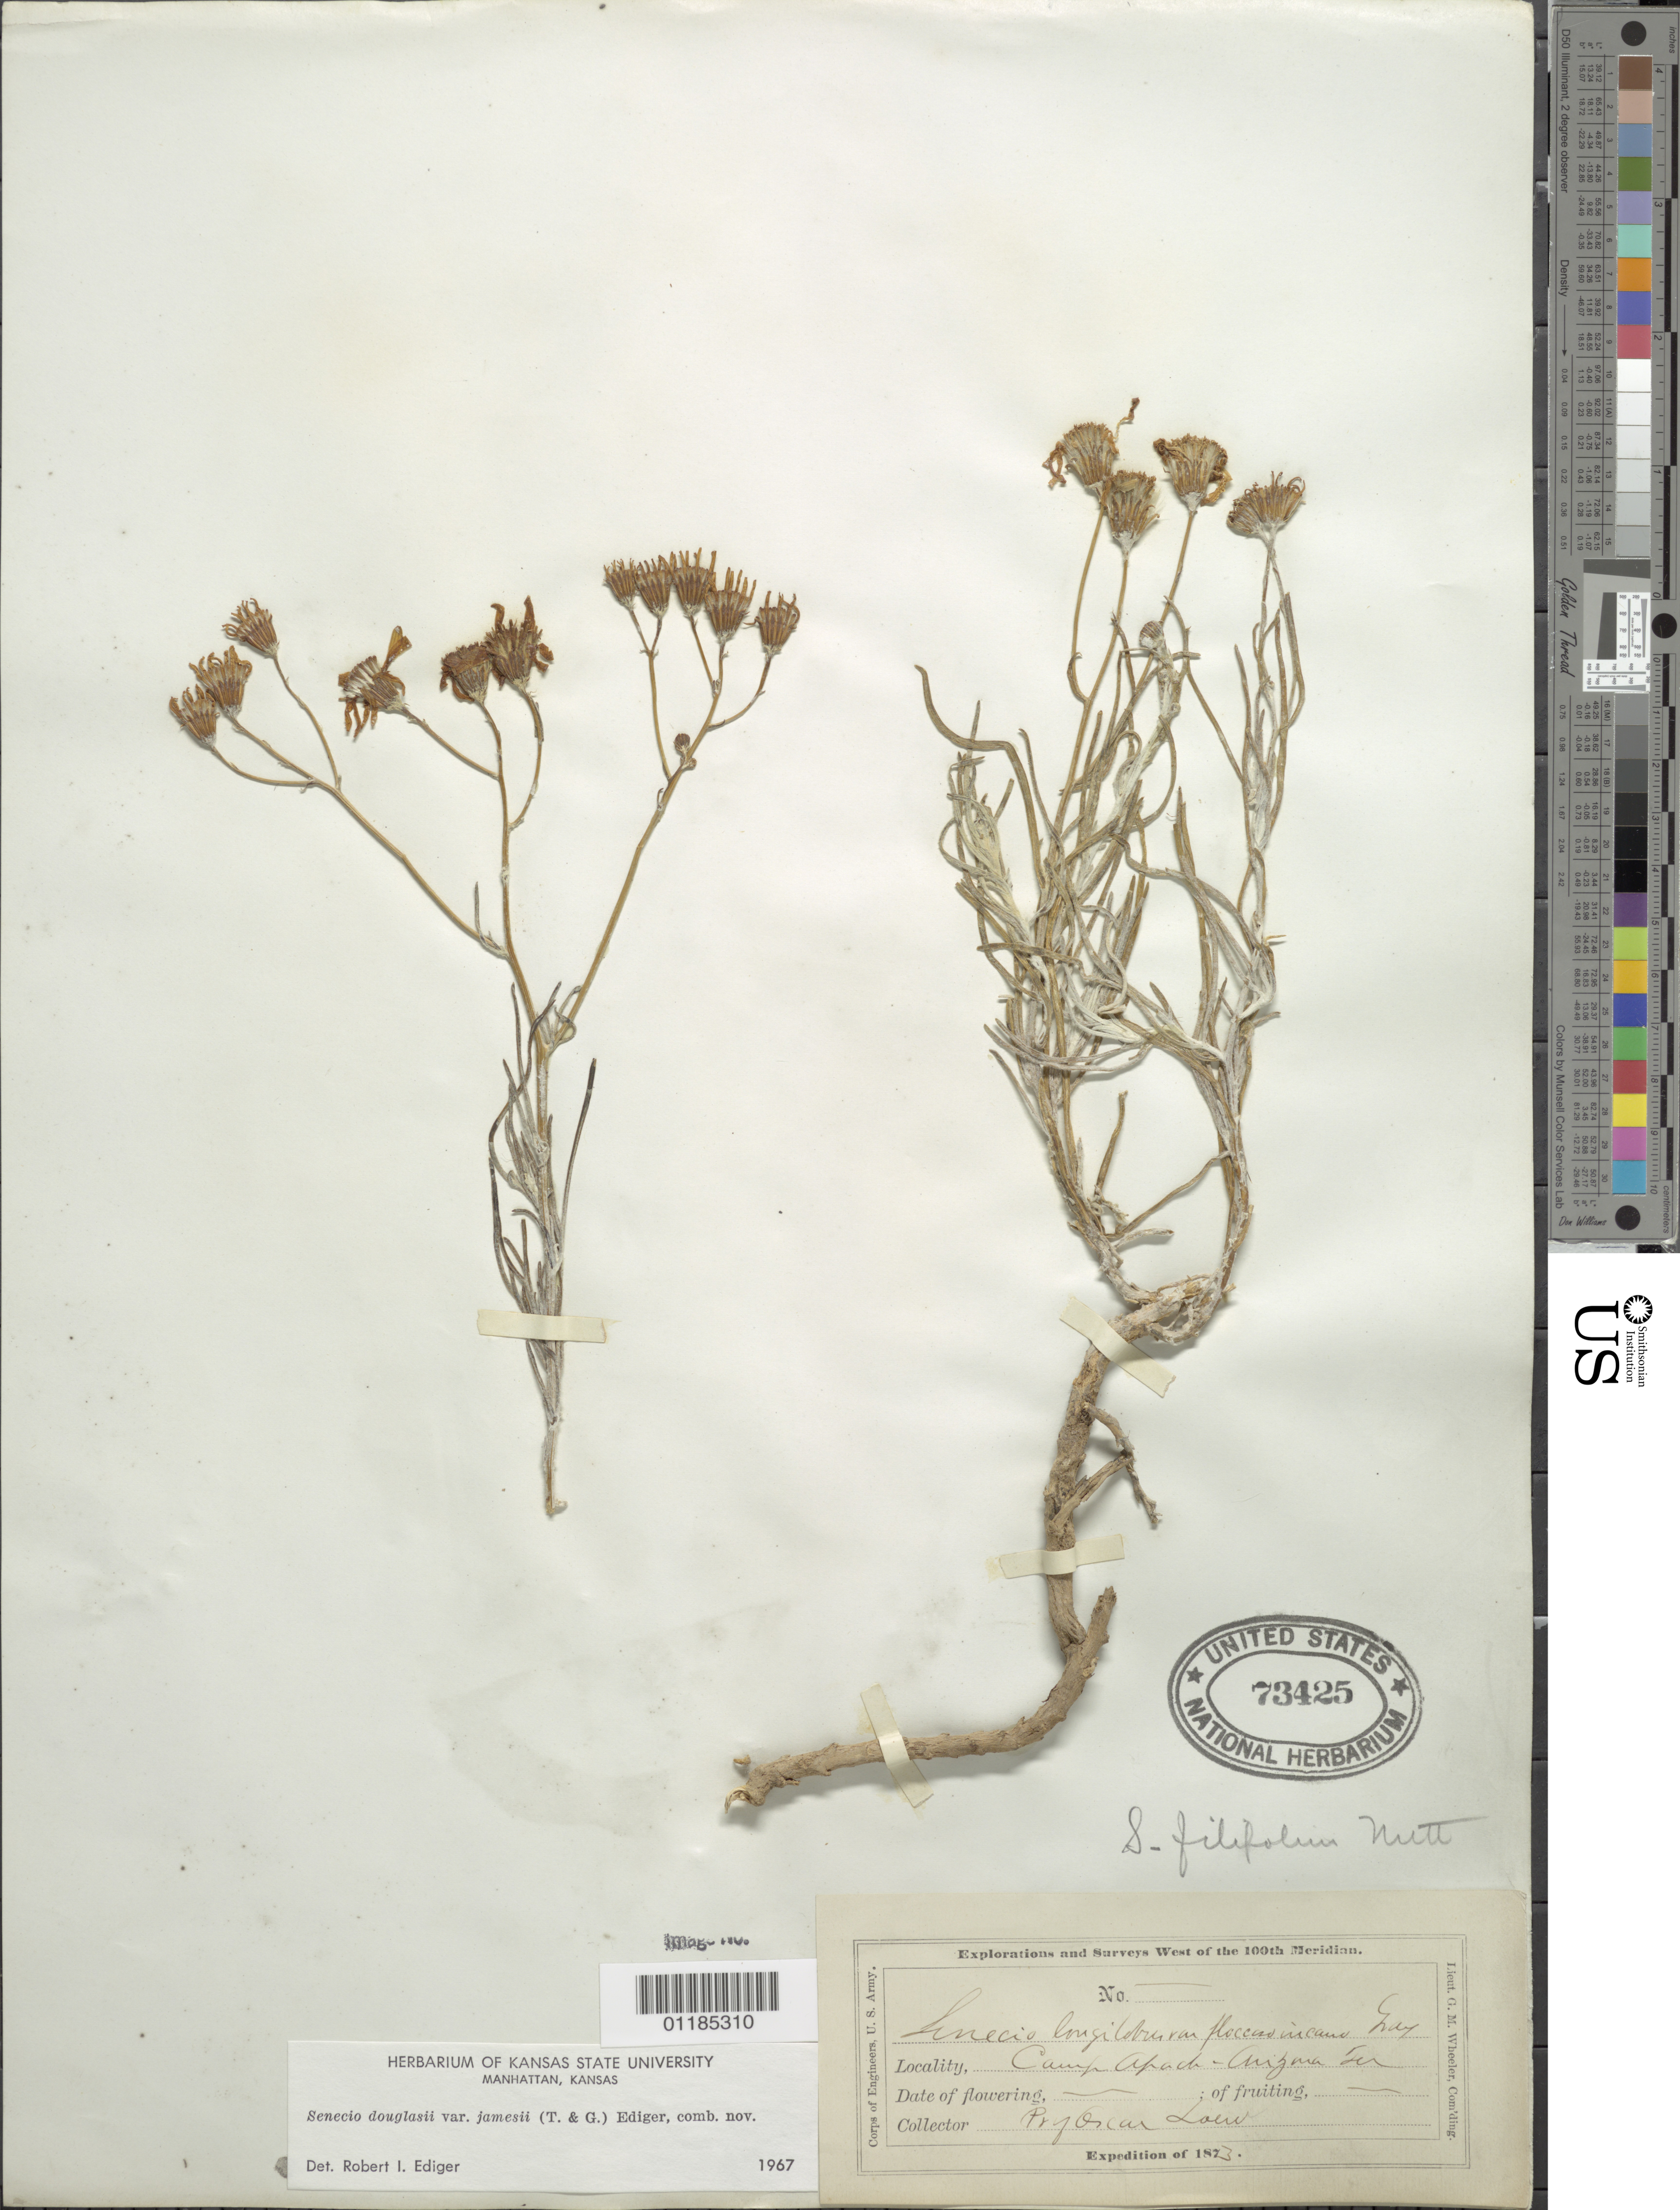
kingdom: Plantae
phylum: Tracheophyta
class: Magnoliopsida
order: Asterales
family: Asteraceae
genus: Senecio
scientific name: Senecio flaccidus var. flaccidus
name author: Less.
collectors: O. Loew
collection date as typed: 1873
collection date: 1873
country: United States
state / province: Arizona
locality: Camp Apach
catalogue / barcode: US 73425